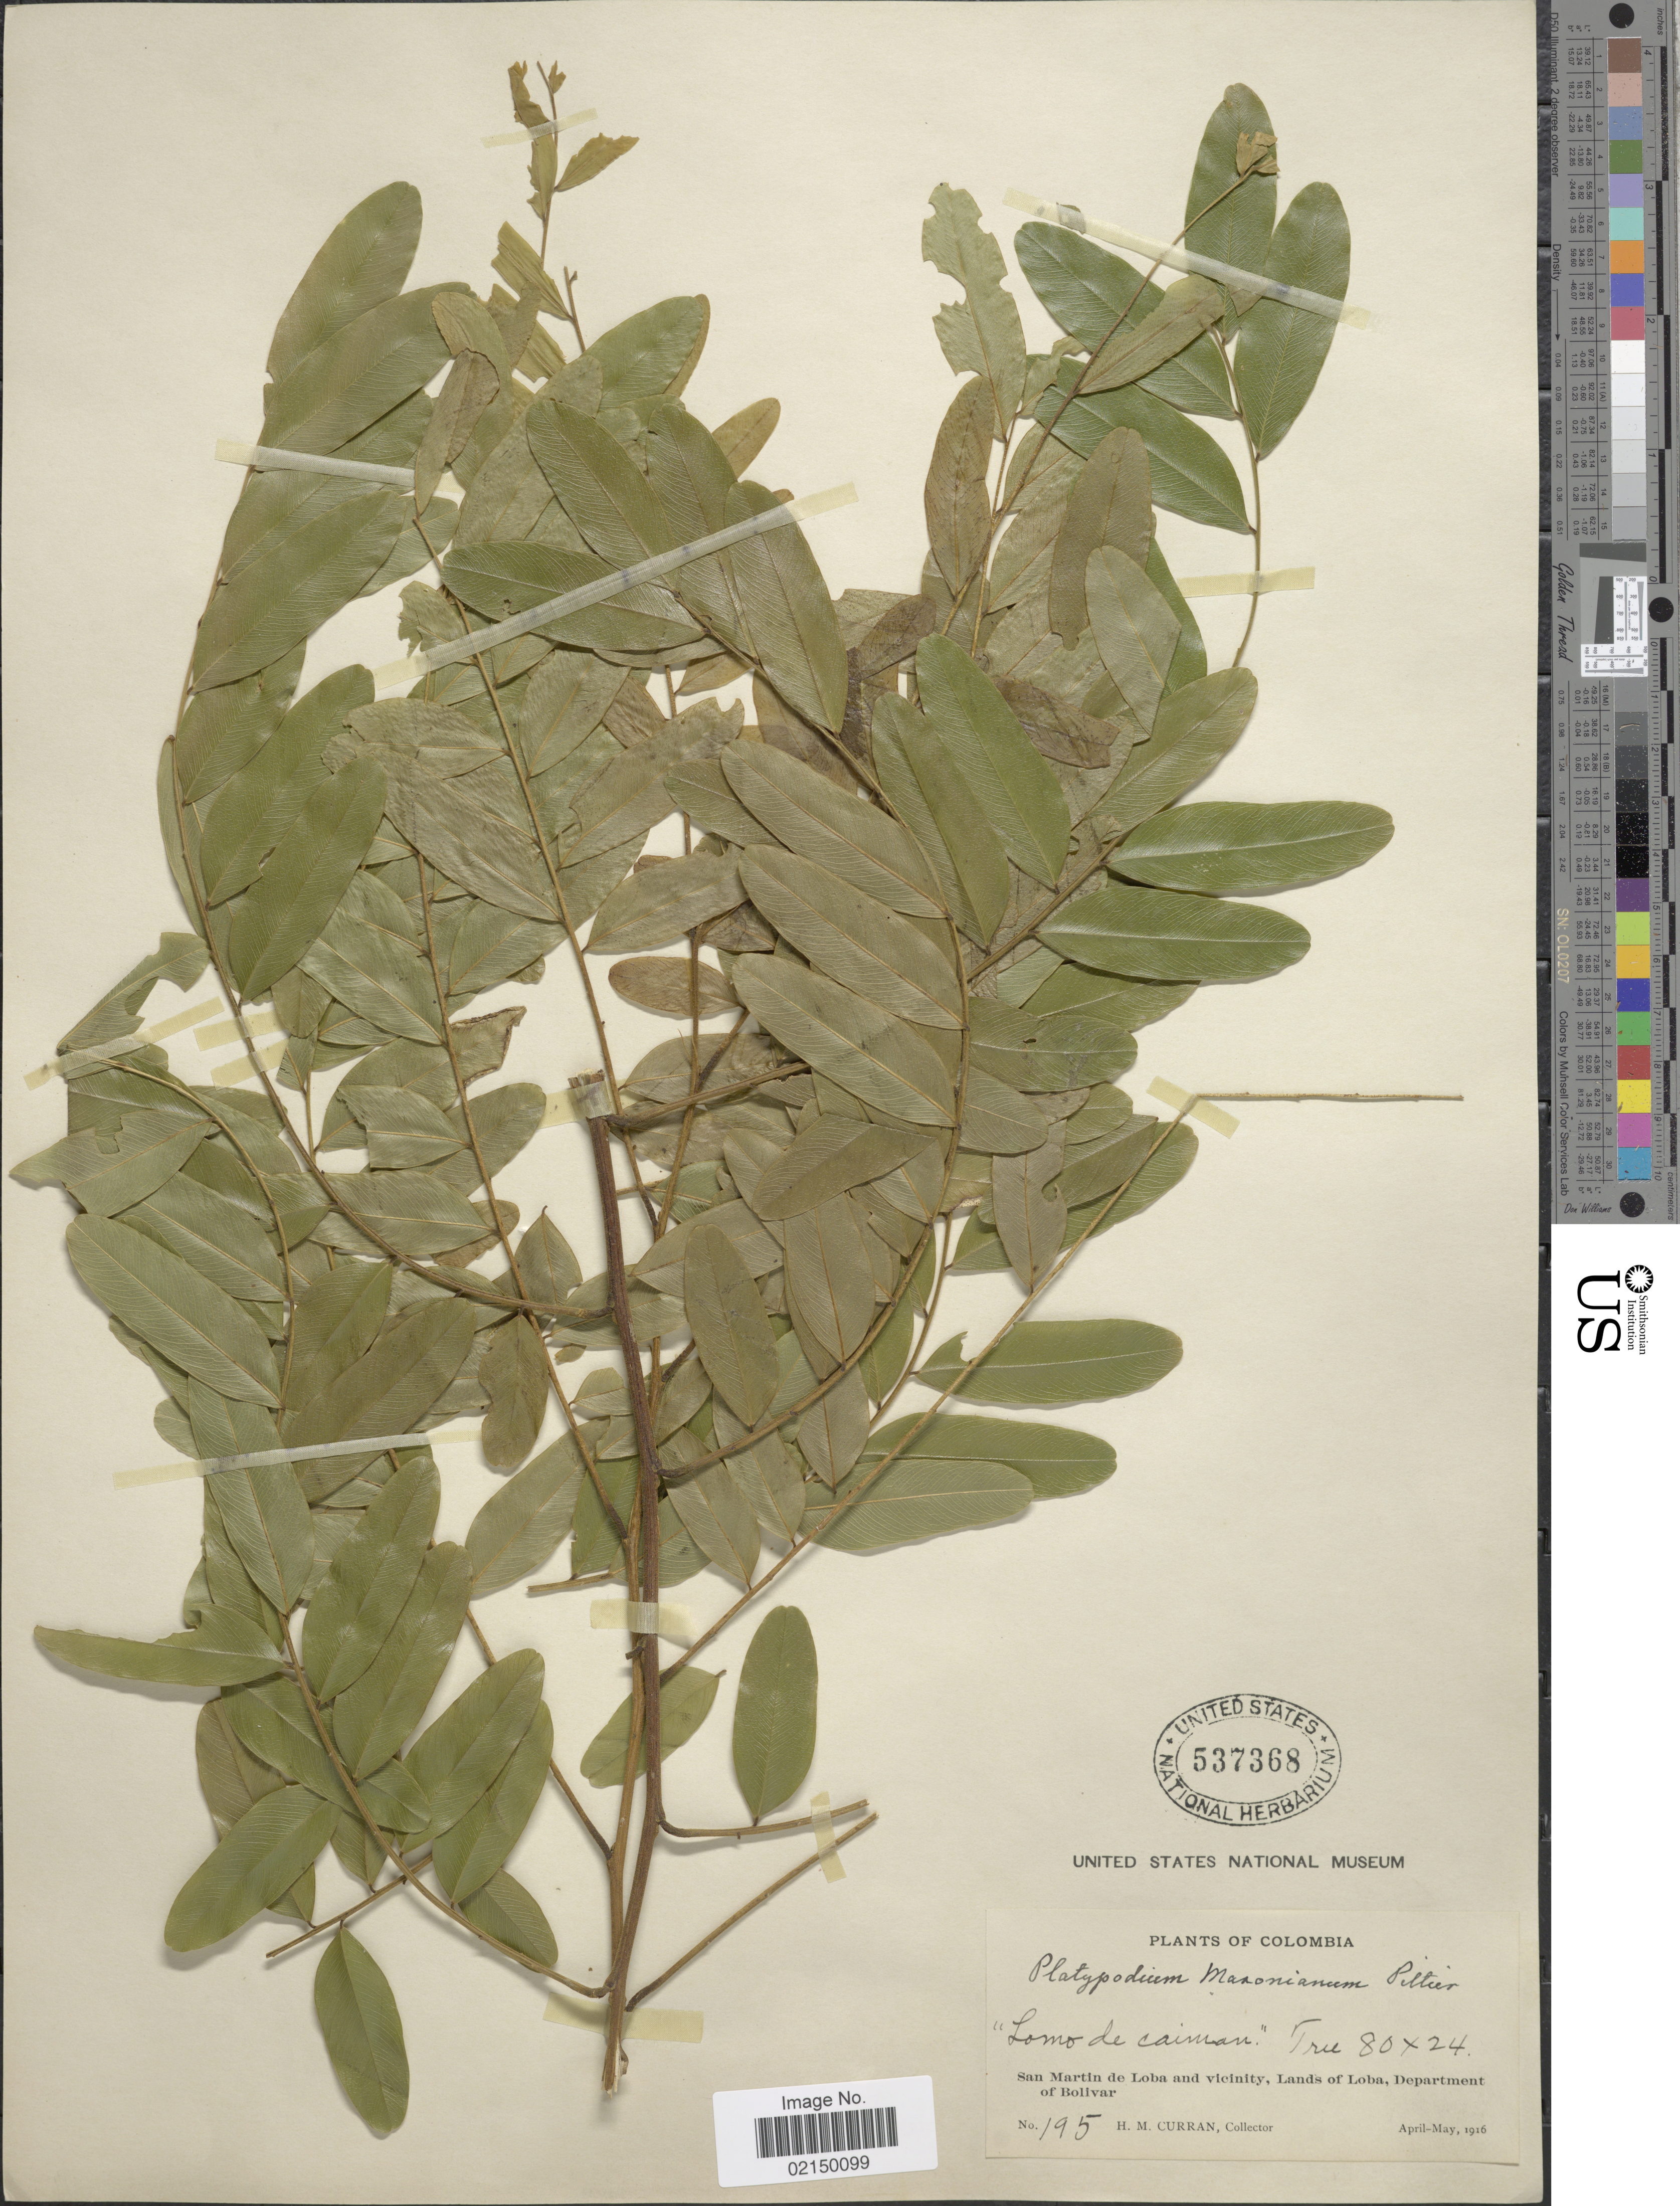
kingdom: Plantae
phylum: Tracheophyta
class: Magnoliopsida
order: Fabales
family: Fabaceae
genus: Platypodium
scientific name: Platypodium maxonianum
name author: Pittier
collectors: H. M. Curran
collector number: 195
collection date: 1916-04/1916-05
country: Colombia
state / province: Bolívar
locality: San Martin de Loba and vicinity, Lands of Loba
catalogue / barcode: US 537368